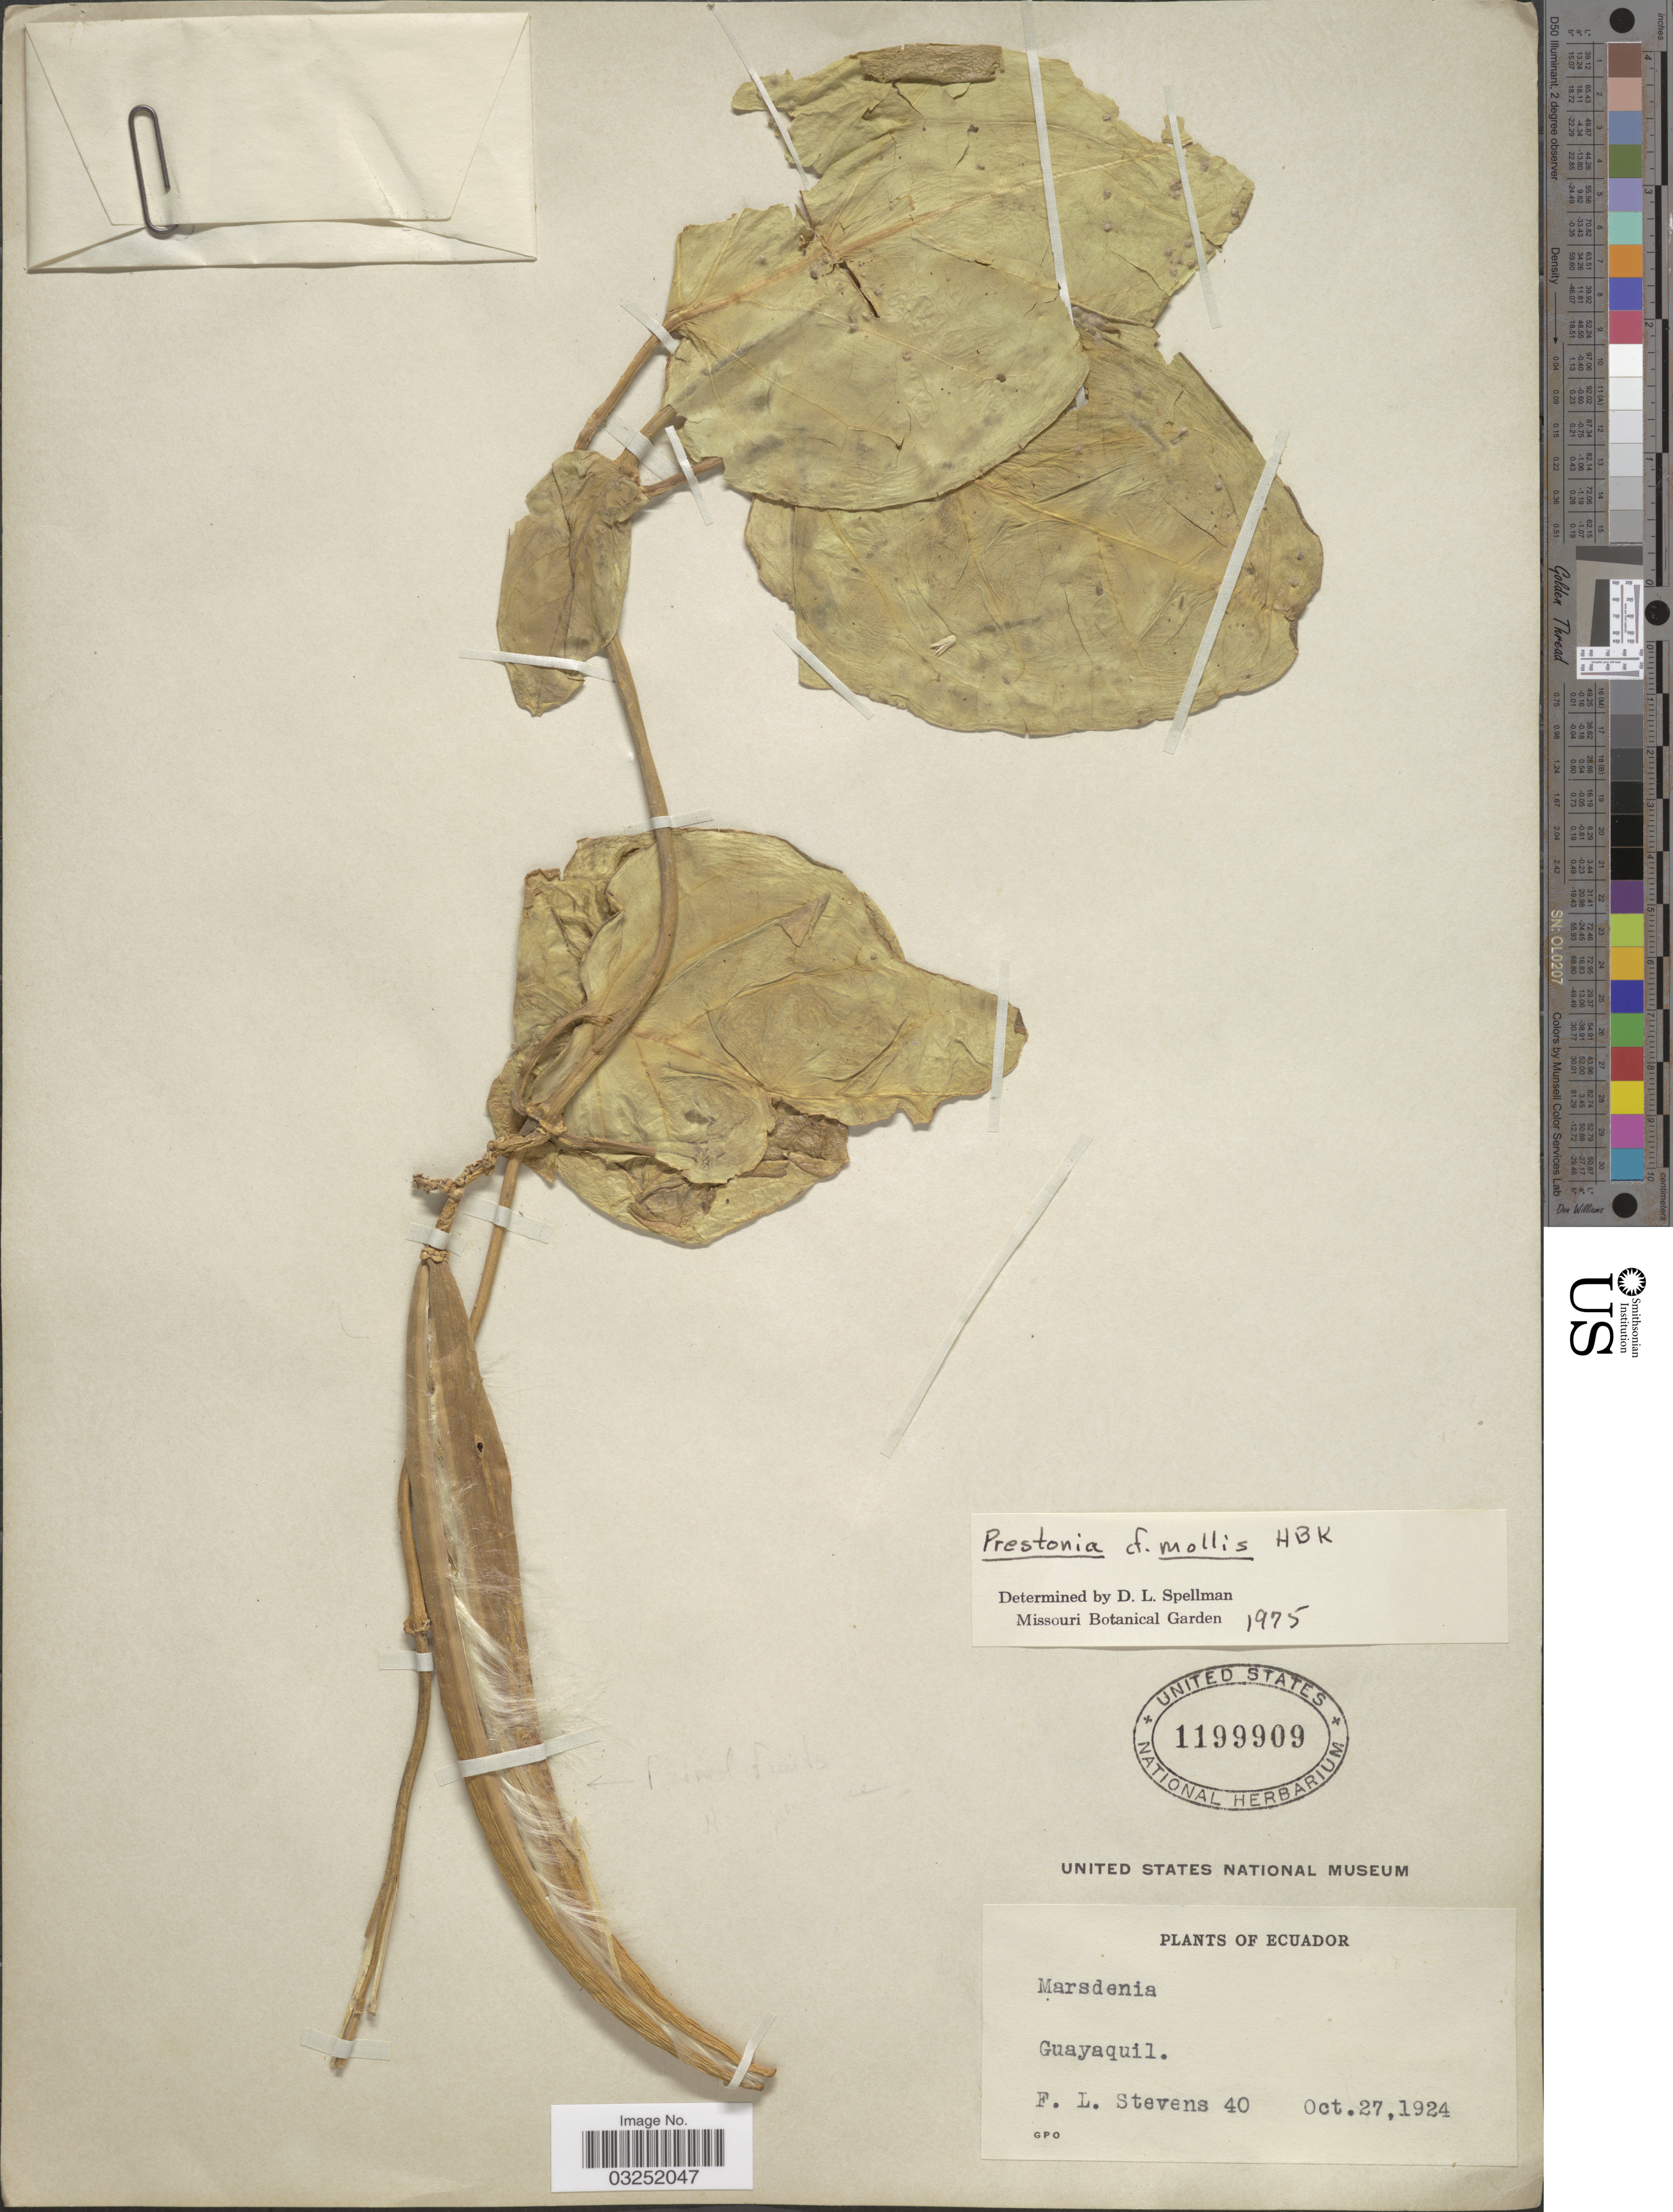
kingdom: Plantae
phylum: Tracheophyta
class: Magnoliopsida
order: Gentianales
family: Apocynaceae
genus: Prestonia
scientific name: Prestonia mollis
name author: Kunth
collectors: F. L. Stevens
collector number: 40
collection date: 1924-10-27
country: Ecuador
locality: Guayaquil.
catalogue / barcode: US 1199909